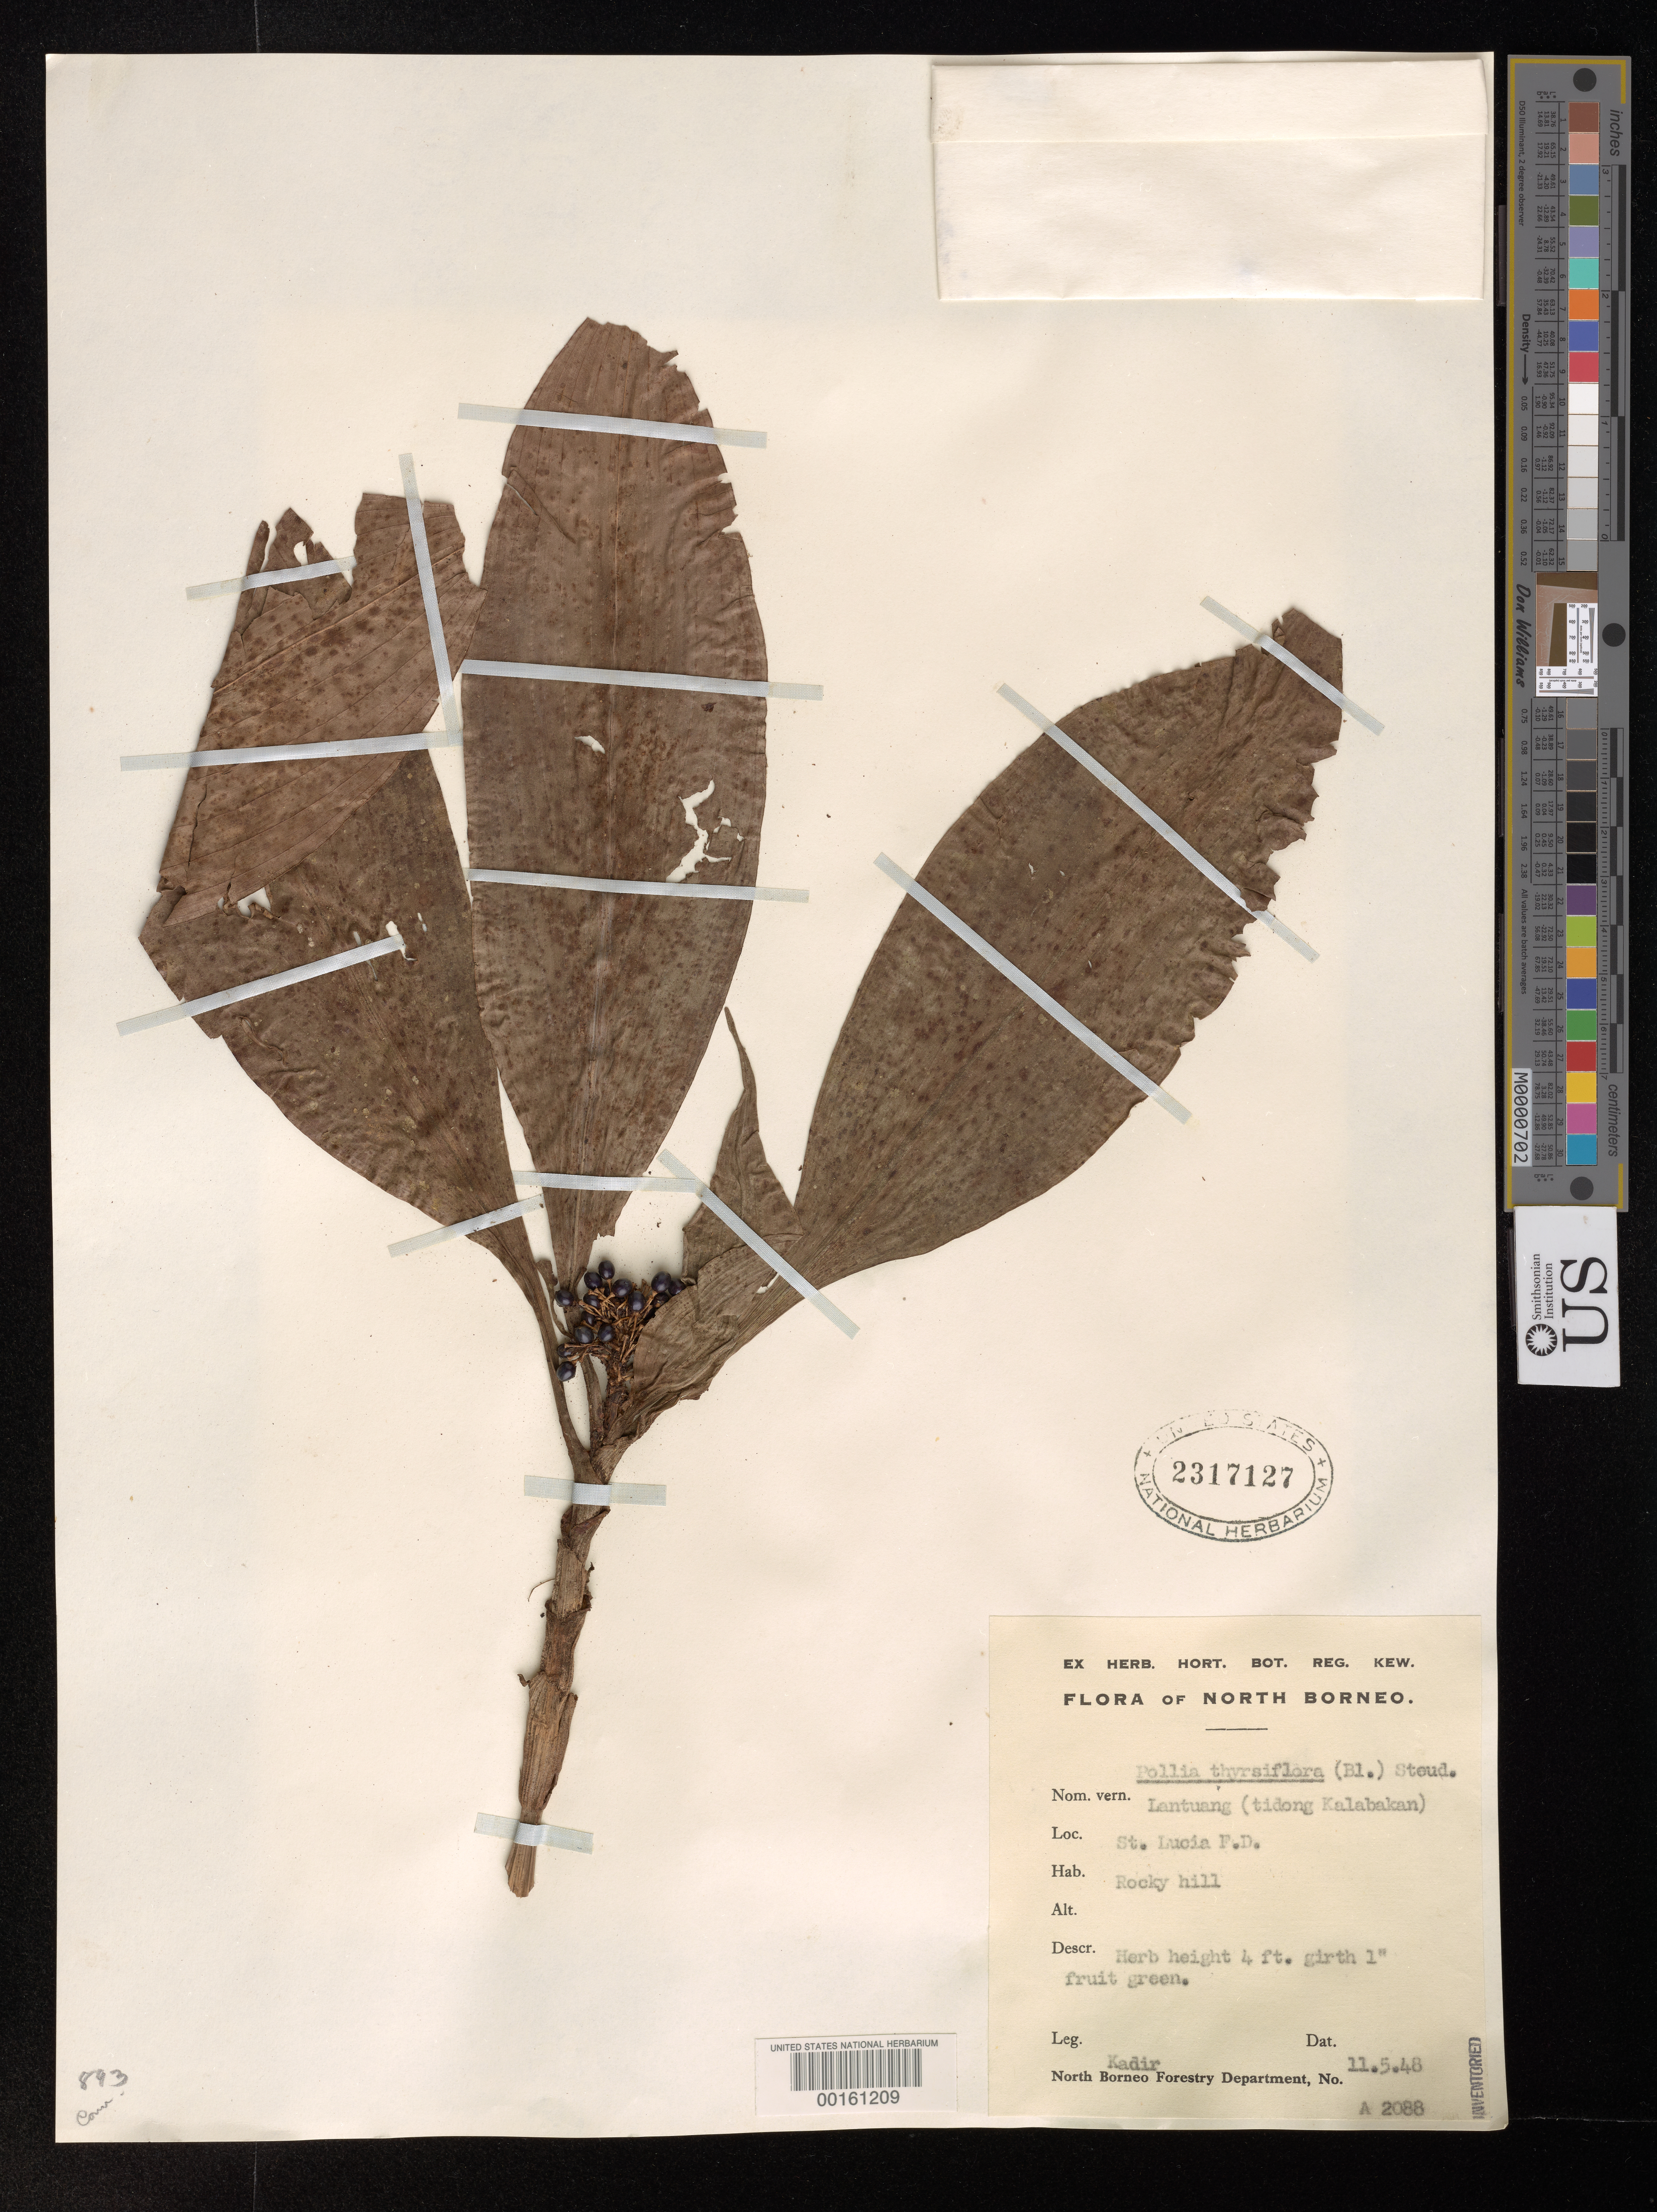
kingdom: Plantae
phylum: Tracheophyta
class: Liliopsida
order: Commelinales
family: Commelinaceae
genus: Pollia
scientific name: Pollia thyrsiflora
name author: (Blume) Steud.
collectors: A. Kadir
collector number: Forest. Dept. A2088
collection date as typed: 05 Nov 1948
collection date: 1948-11-05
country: Indonesia / Malaysia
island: Borneo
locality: St. lucia f.d.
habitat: Rocky hill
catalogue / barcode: US 2317127